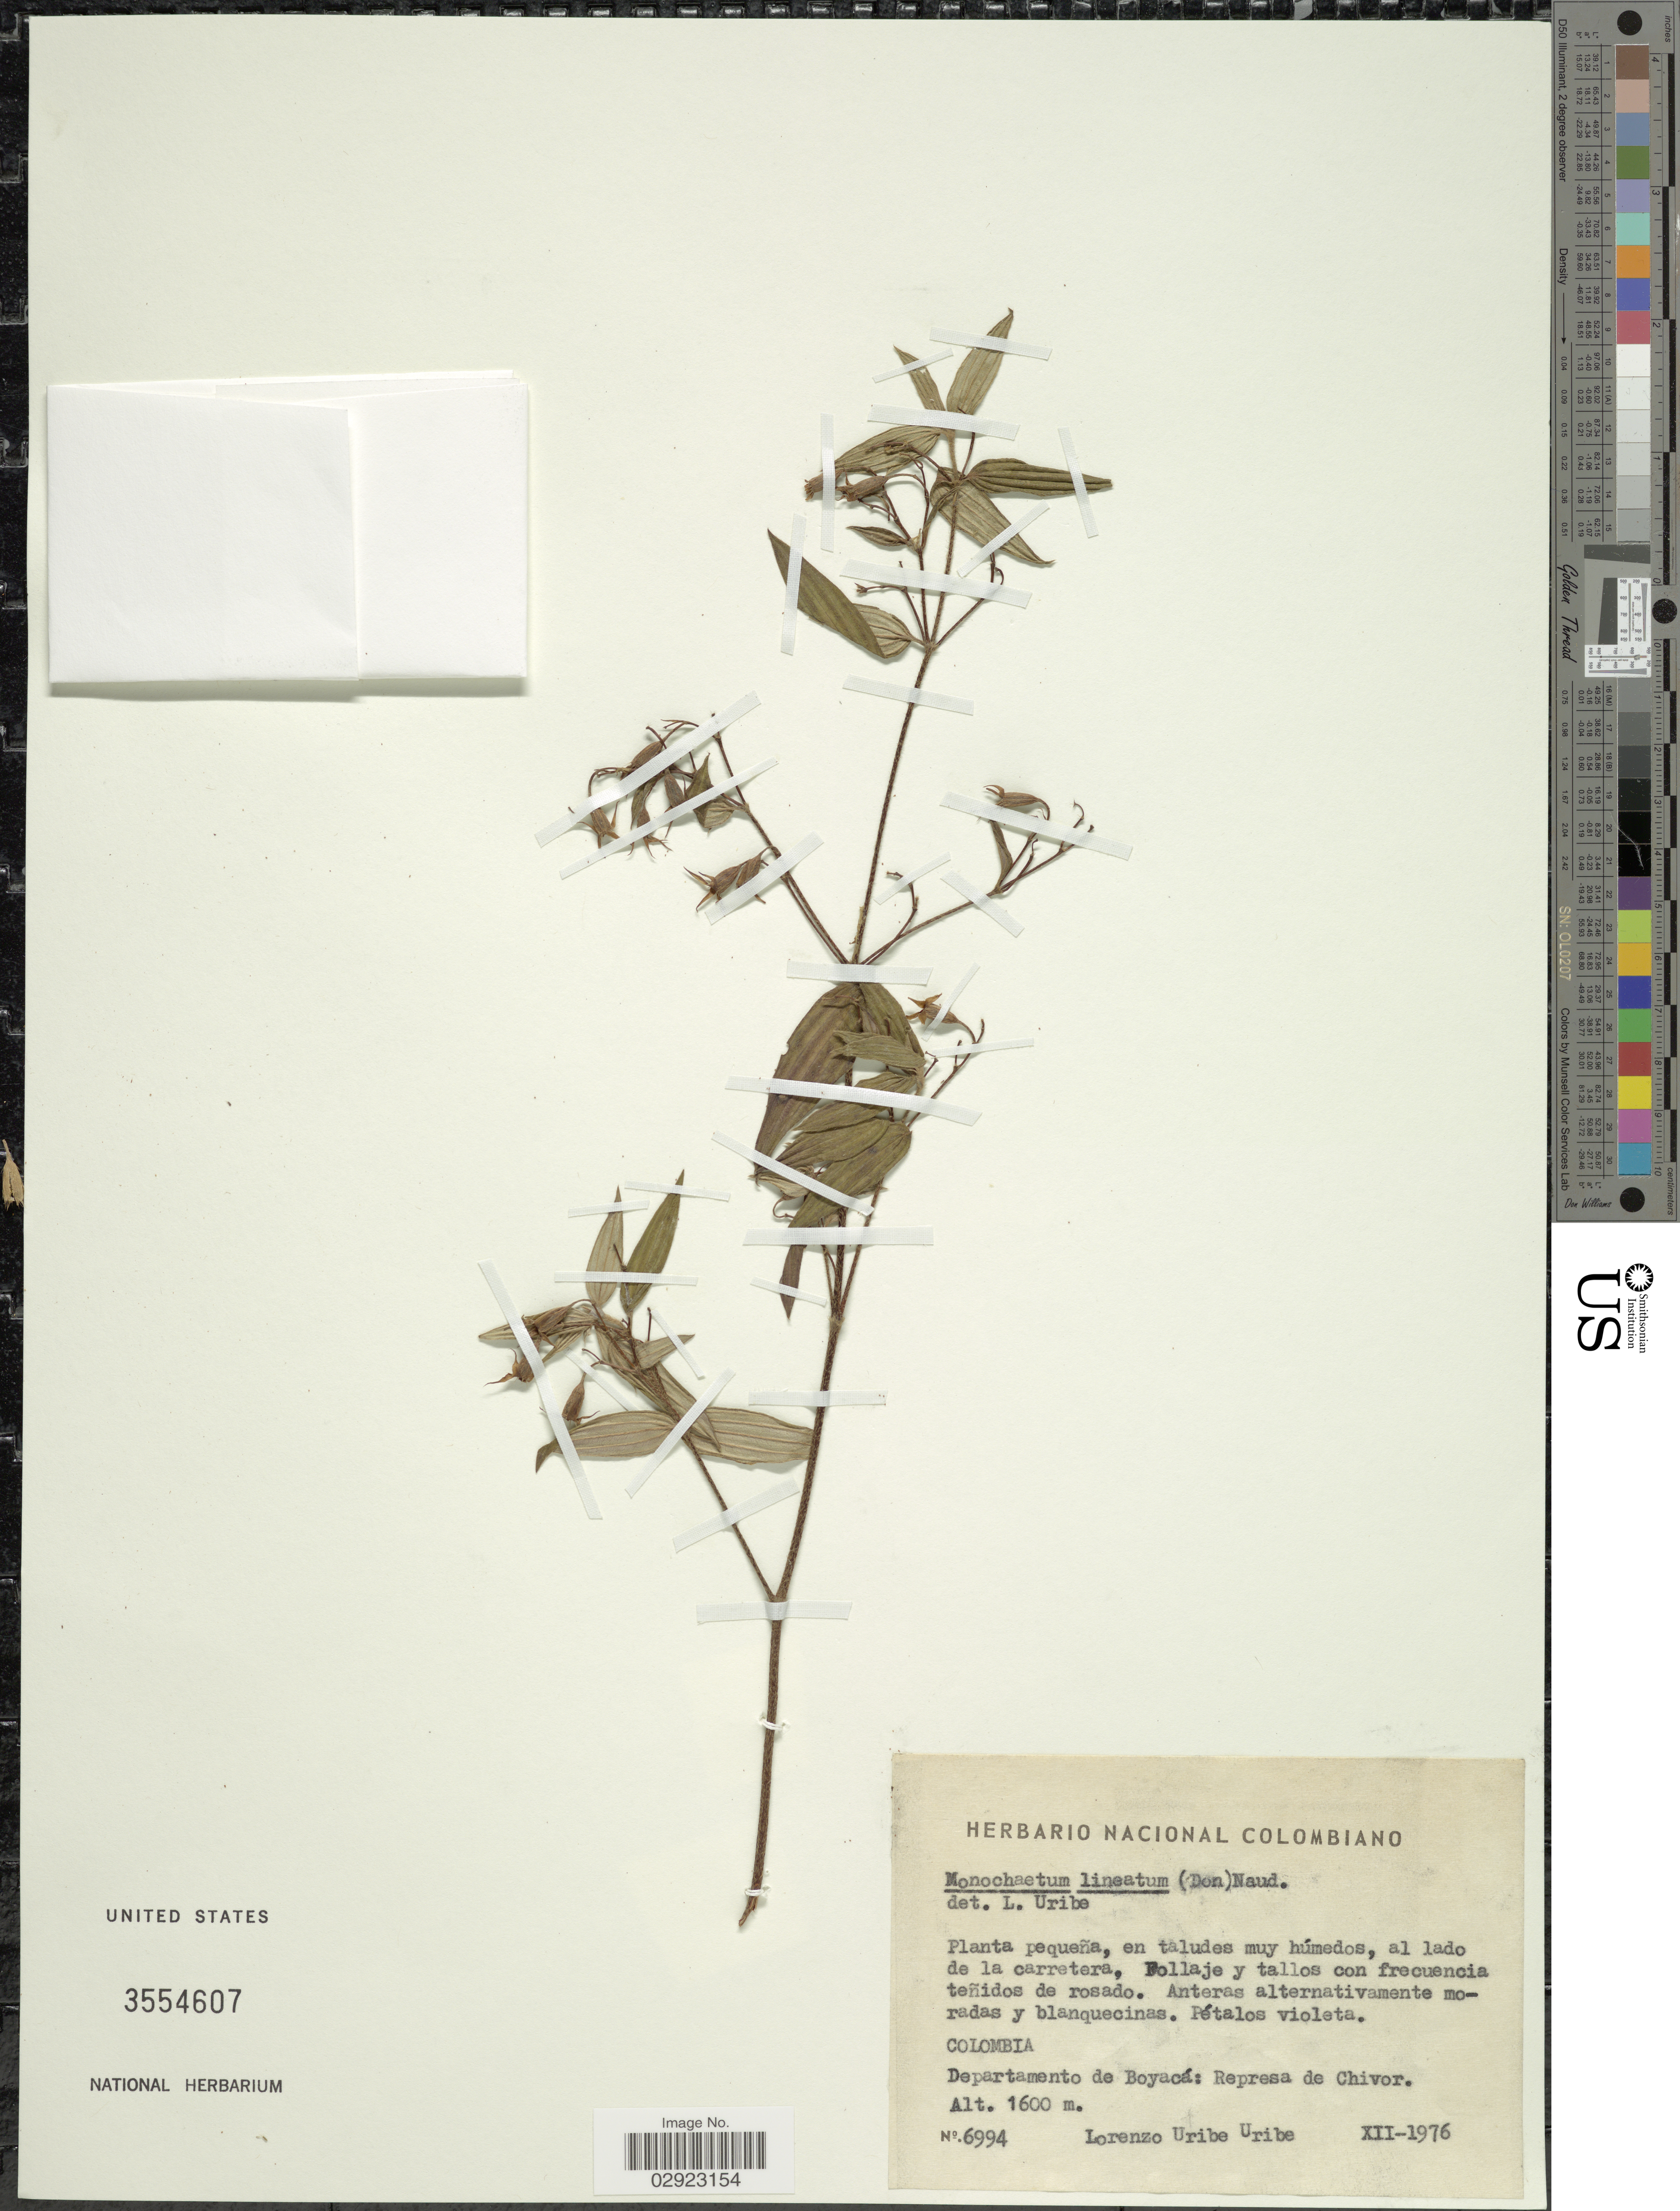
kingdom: Plantae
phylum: Tracheophyta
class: Magnoliopsida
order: Myrtales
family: Melastomataceae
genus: Monochaetum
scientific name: Monochaetum lineatum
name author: (D. Don) Naudin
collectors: L. Uribe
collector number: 6994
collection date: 1976-12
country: Colombia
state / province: Boyacá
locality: Departamento de Boyacá: Represa de Chivor.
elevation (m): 1600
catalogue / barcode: US 3554607